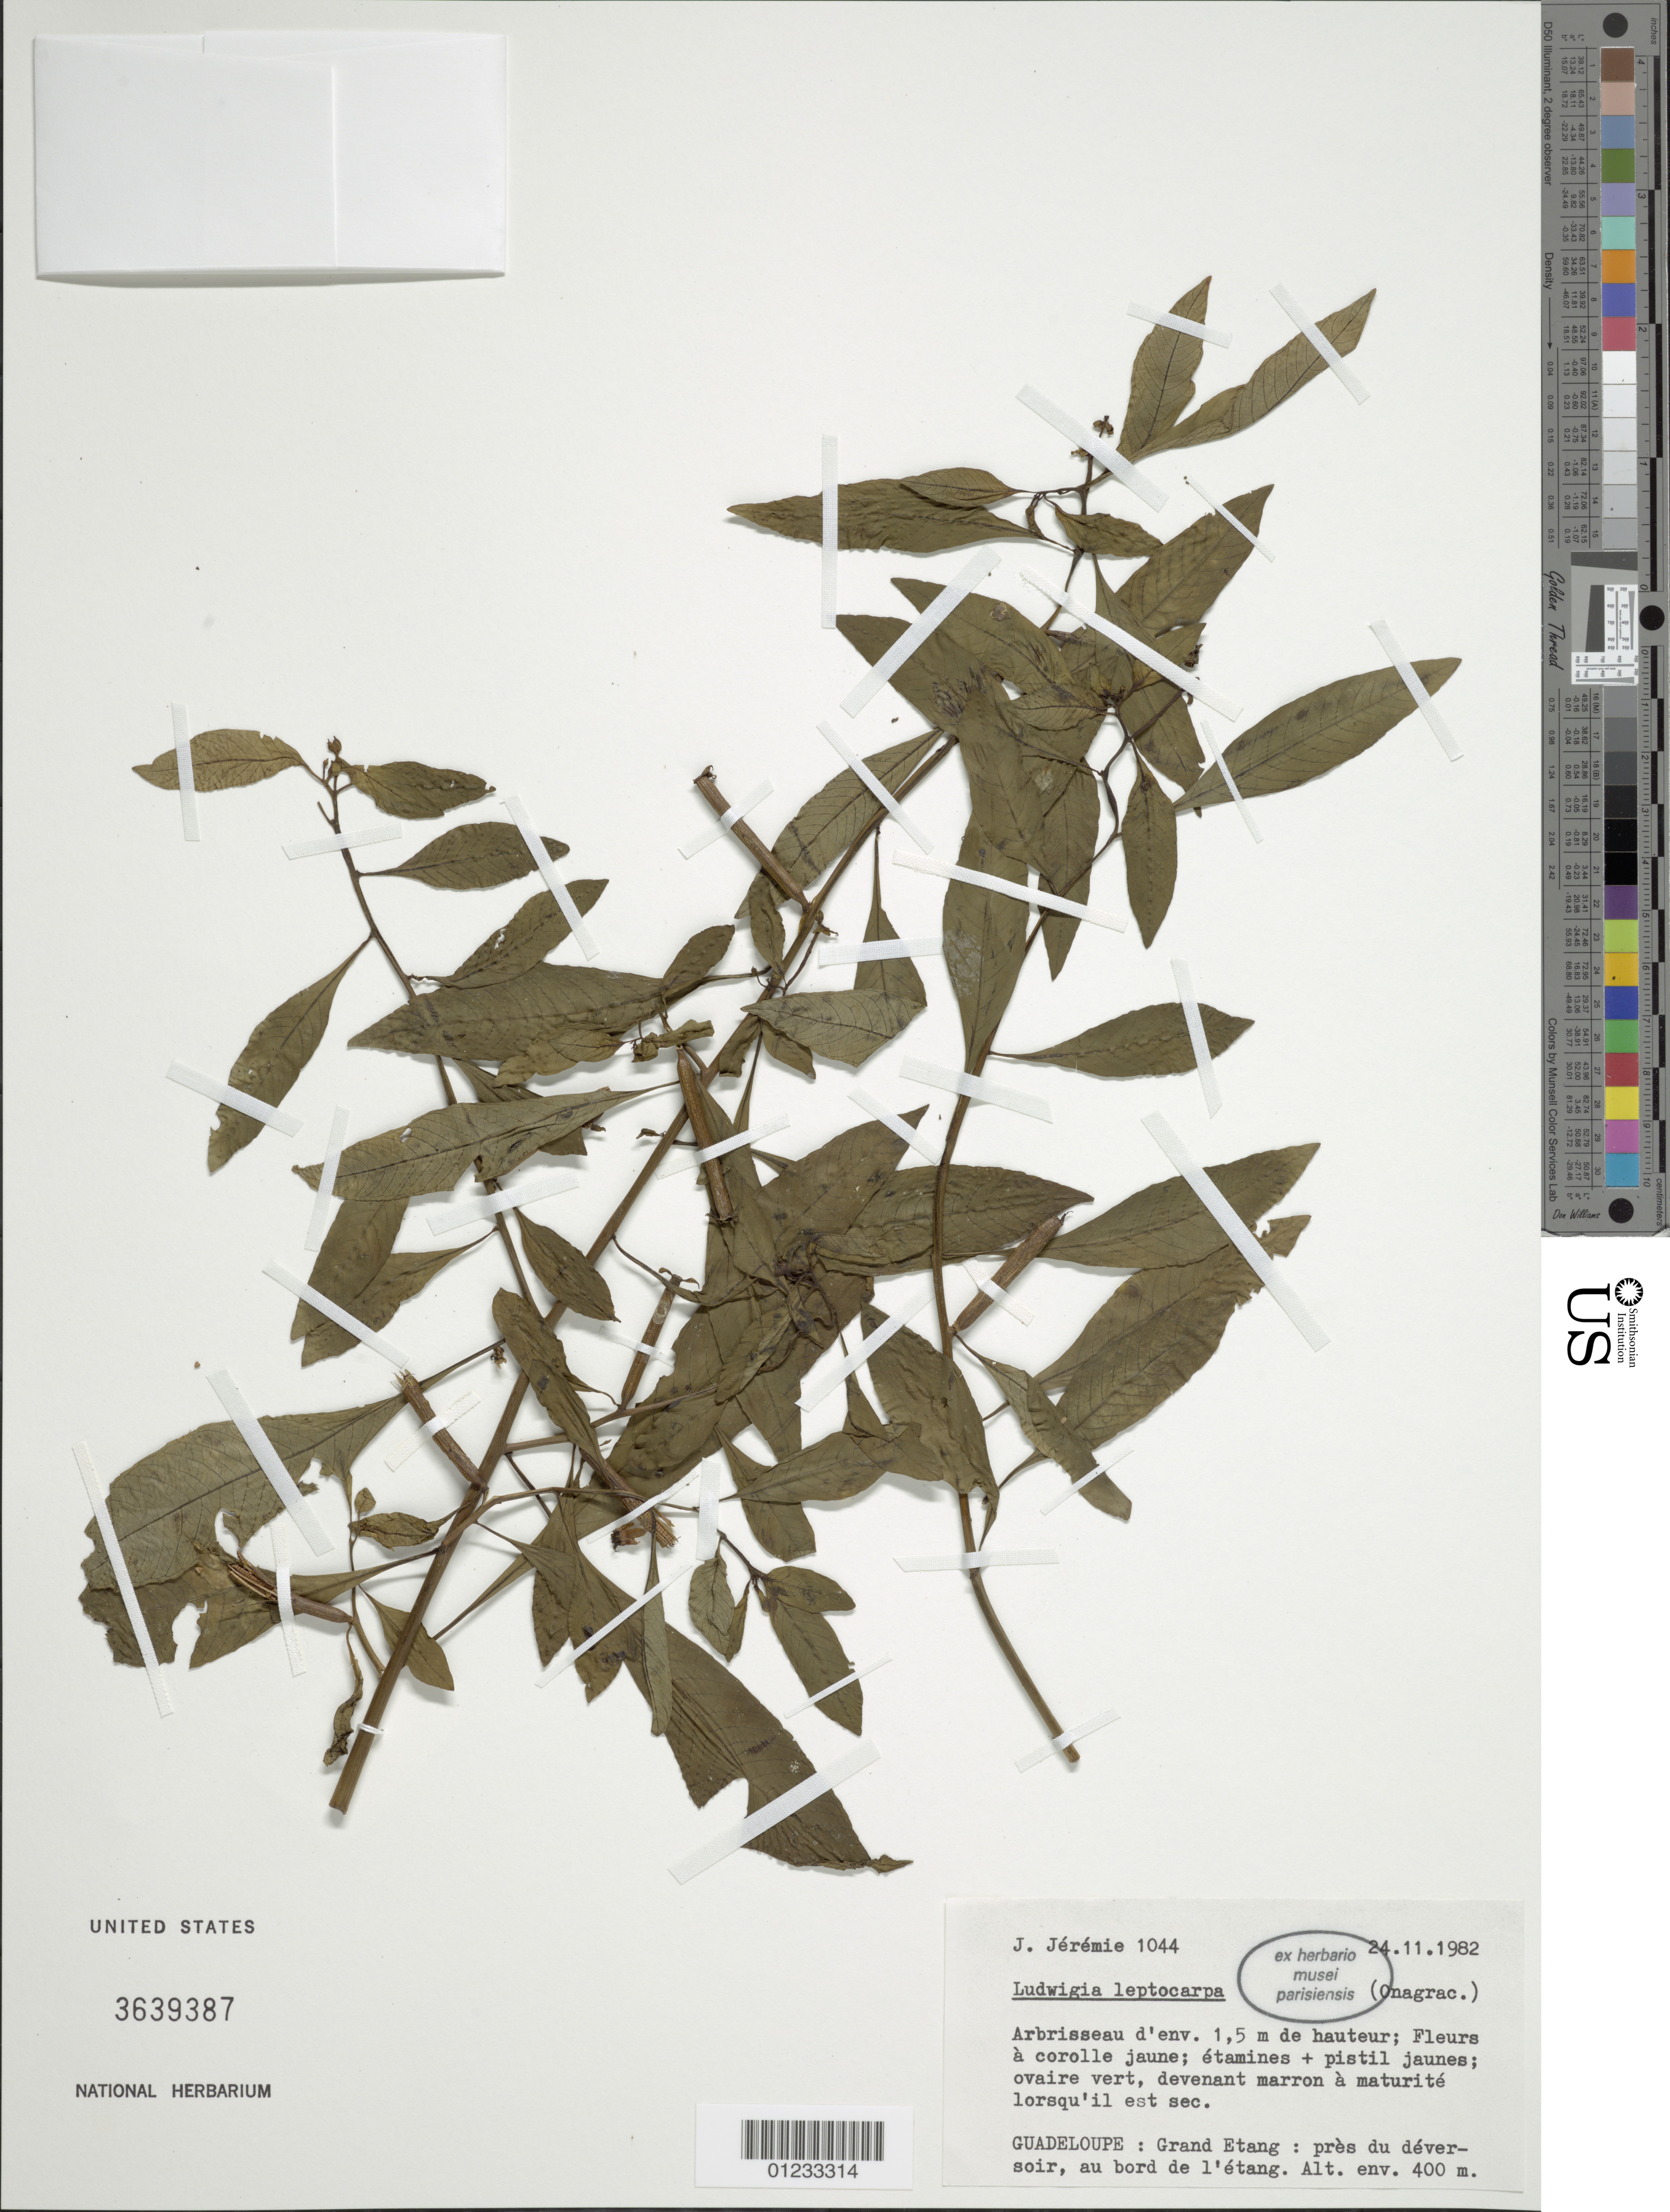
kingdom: Plantae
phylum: Tracheophyta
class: Magnoliopsida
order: Myrtales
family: Onagraceae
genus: Ludwigia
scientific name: Ludwigia leptocarpa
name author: (Nutt.) H. Hara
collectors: J. Jérémie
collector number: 1044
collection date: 1982-11-24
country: Guadeloupe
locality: Grand Etang., pres du deversoir, au bord de l'etang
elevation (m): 400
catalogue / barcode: US 3639387